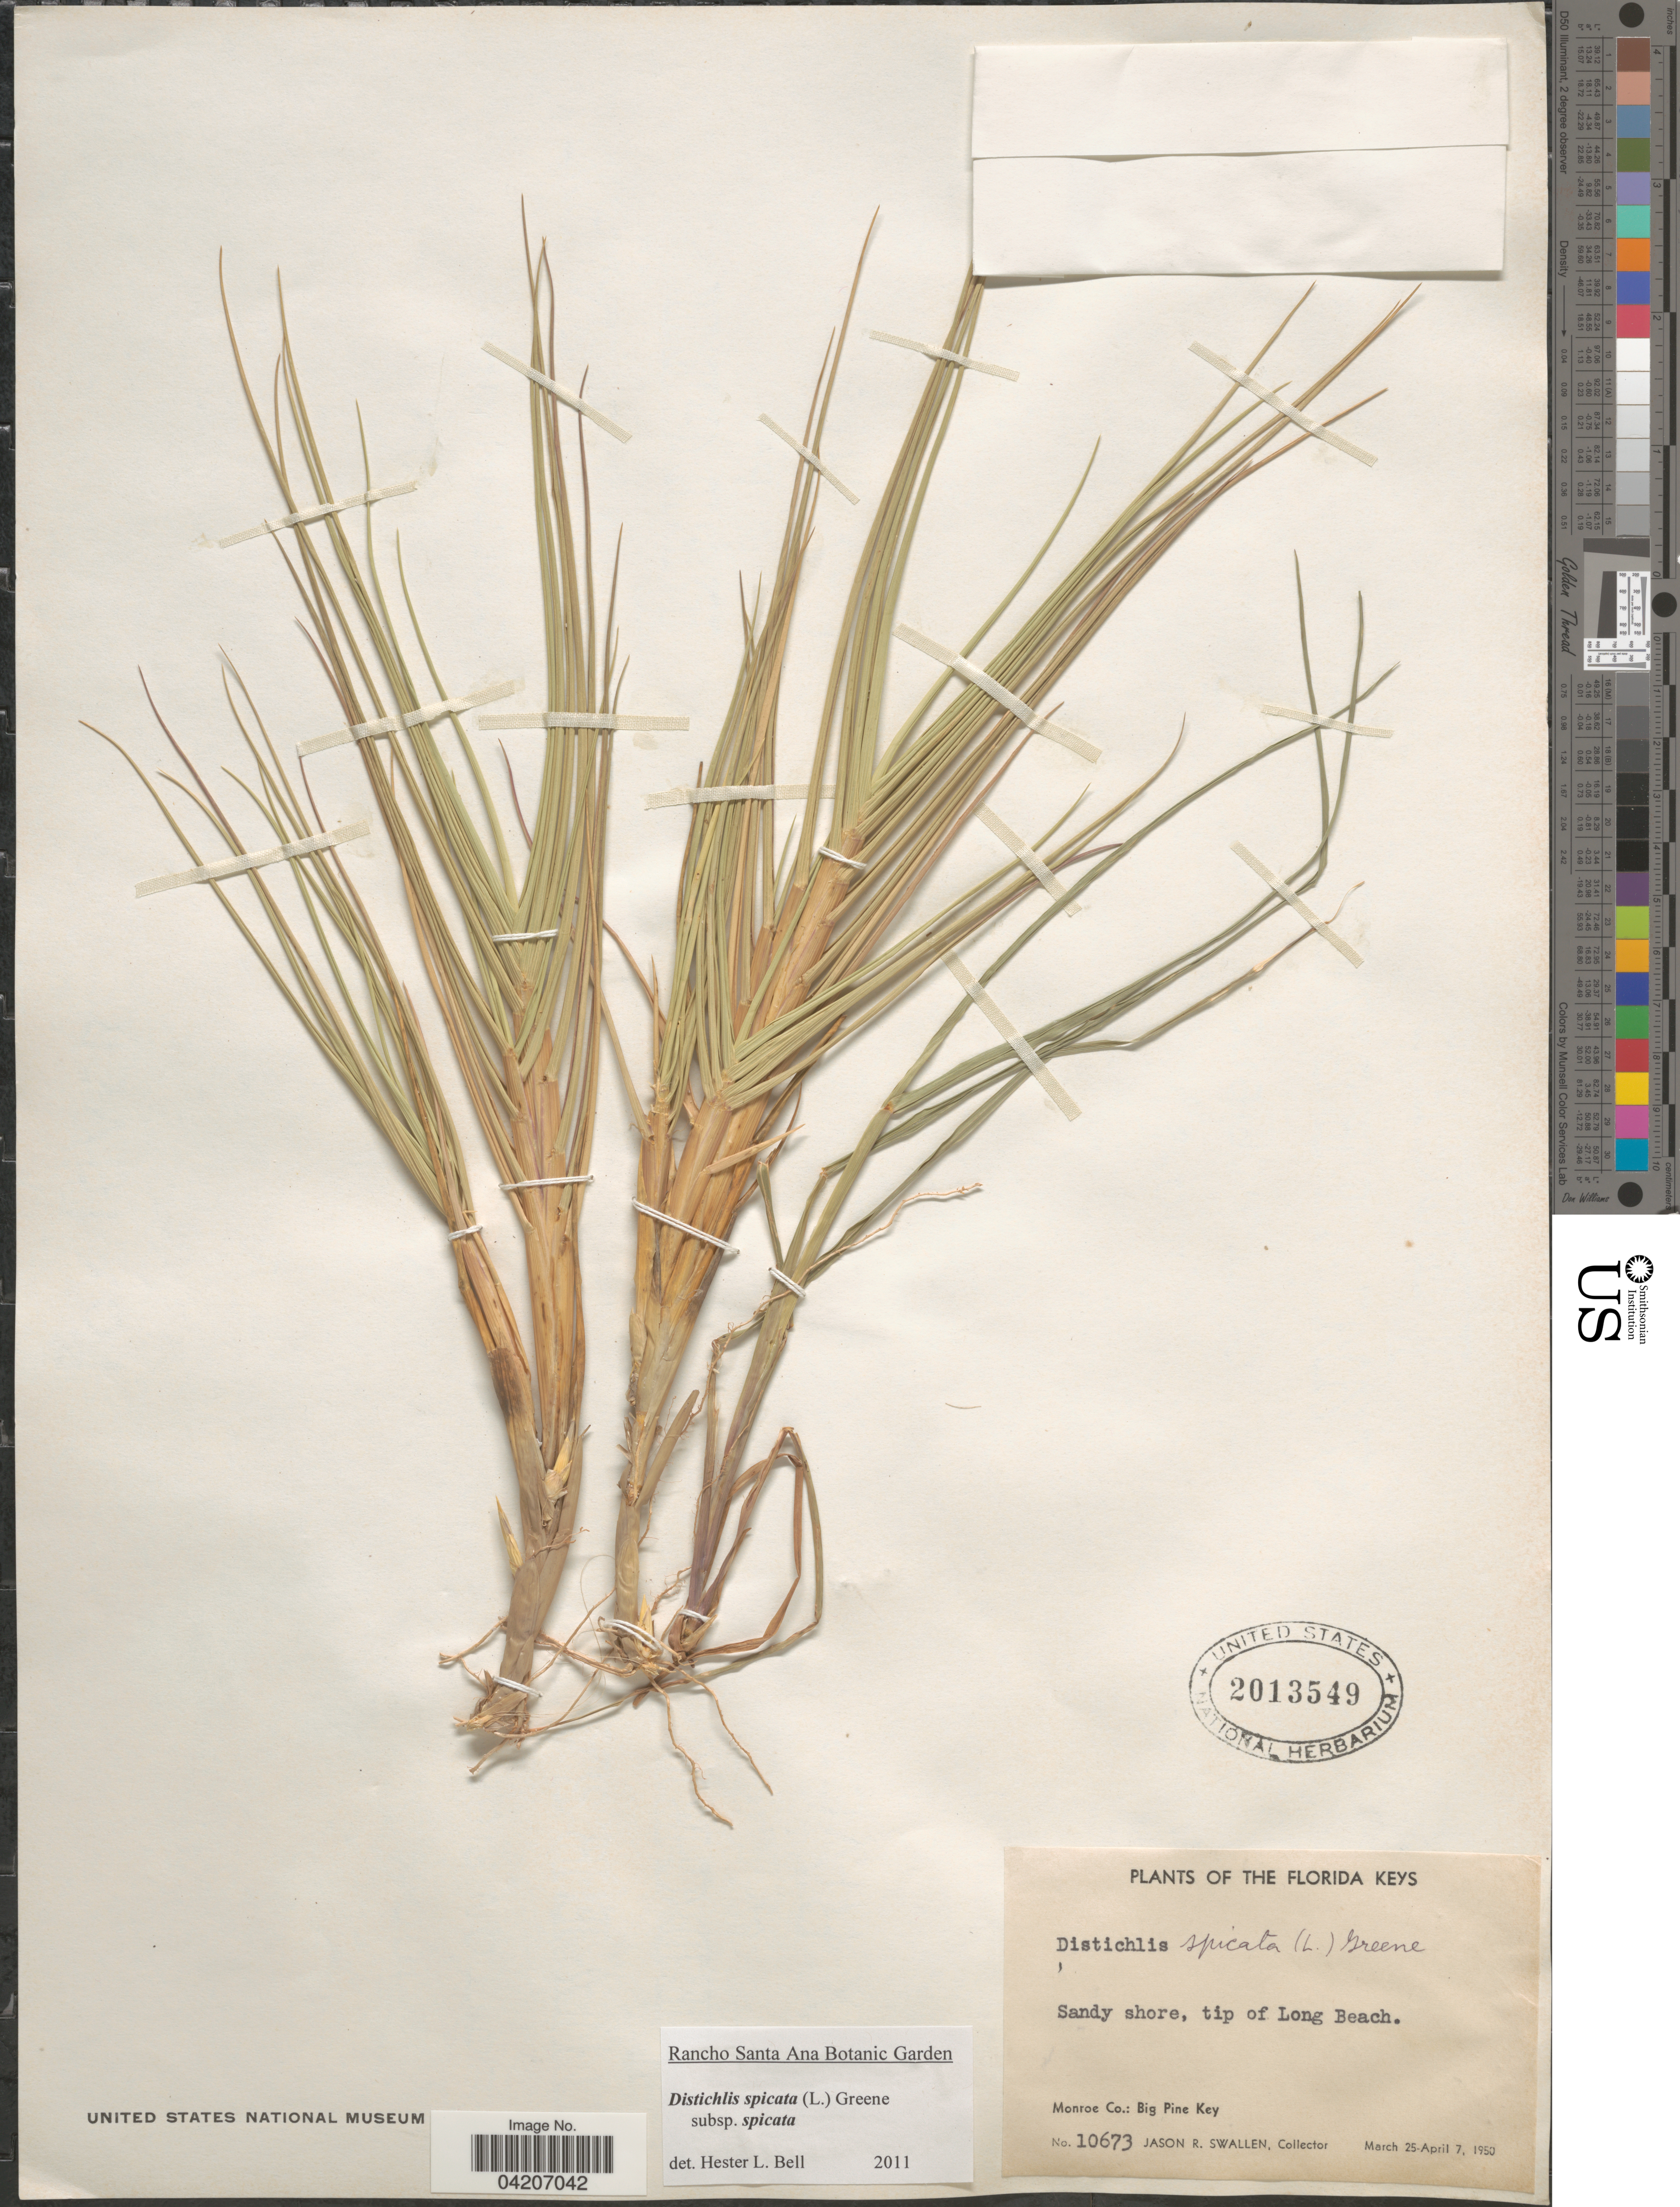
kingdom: Plantae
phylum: Tracheophyta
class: Liliopsida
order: Poales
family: Poaceae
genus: Distichlis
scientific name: Distichlis spicata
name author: (L.) Greene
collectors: J. R. Swallen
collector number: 10673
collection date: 1950-03-25/1950-04-07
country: United States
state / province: Florida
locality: Florida Keys. Sandy shore, tip of Long Beach. Monroe Co.: Big Pine Key.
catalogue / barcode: US 2013549